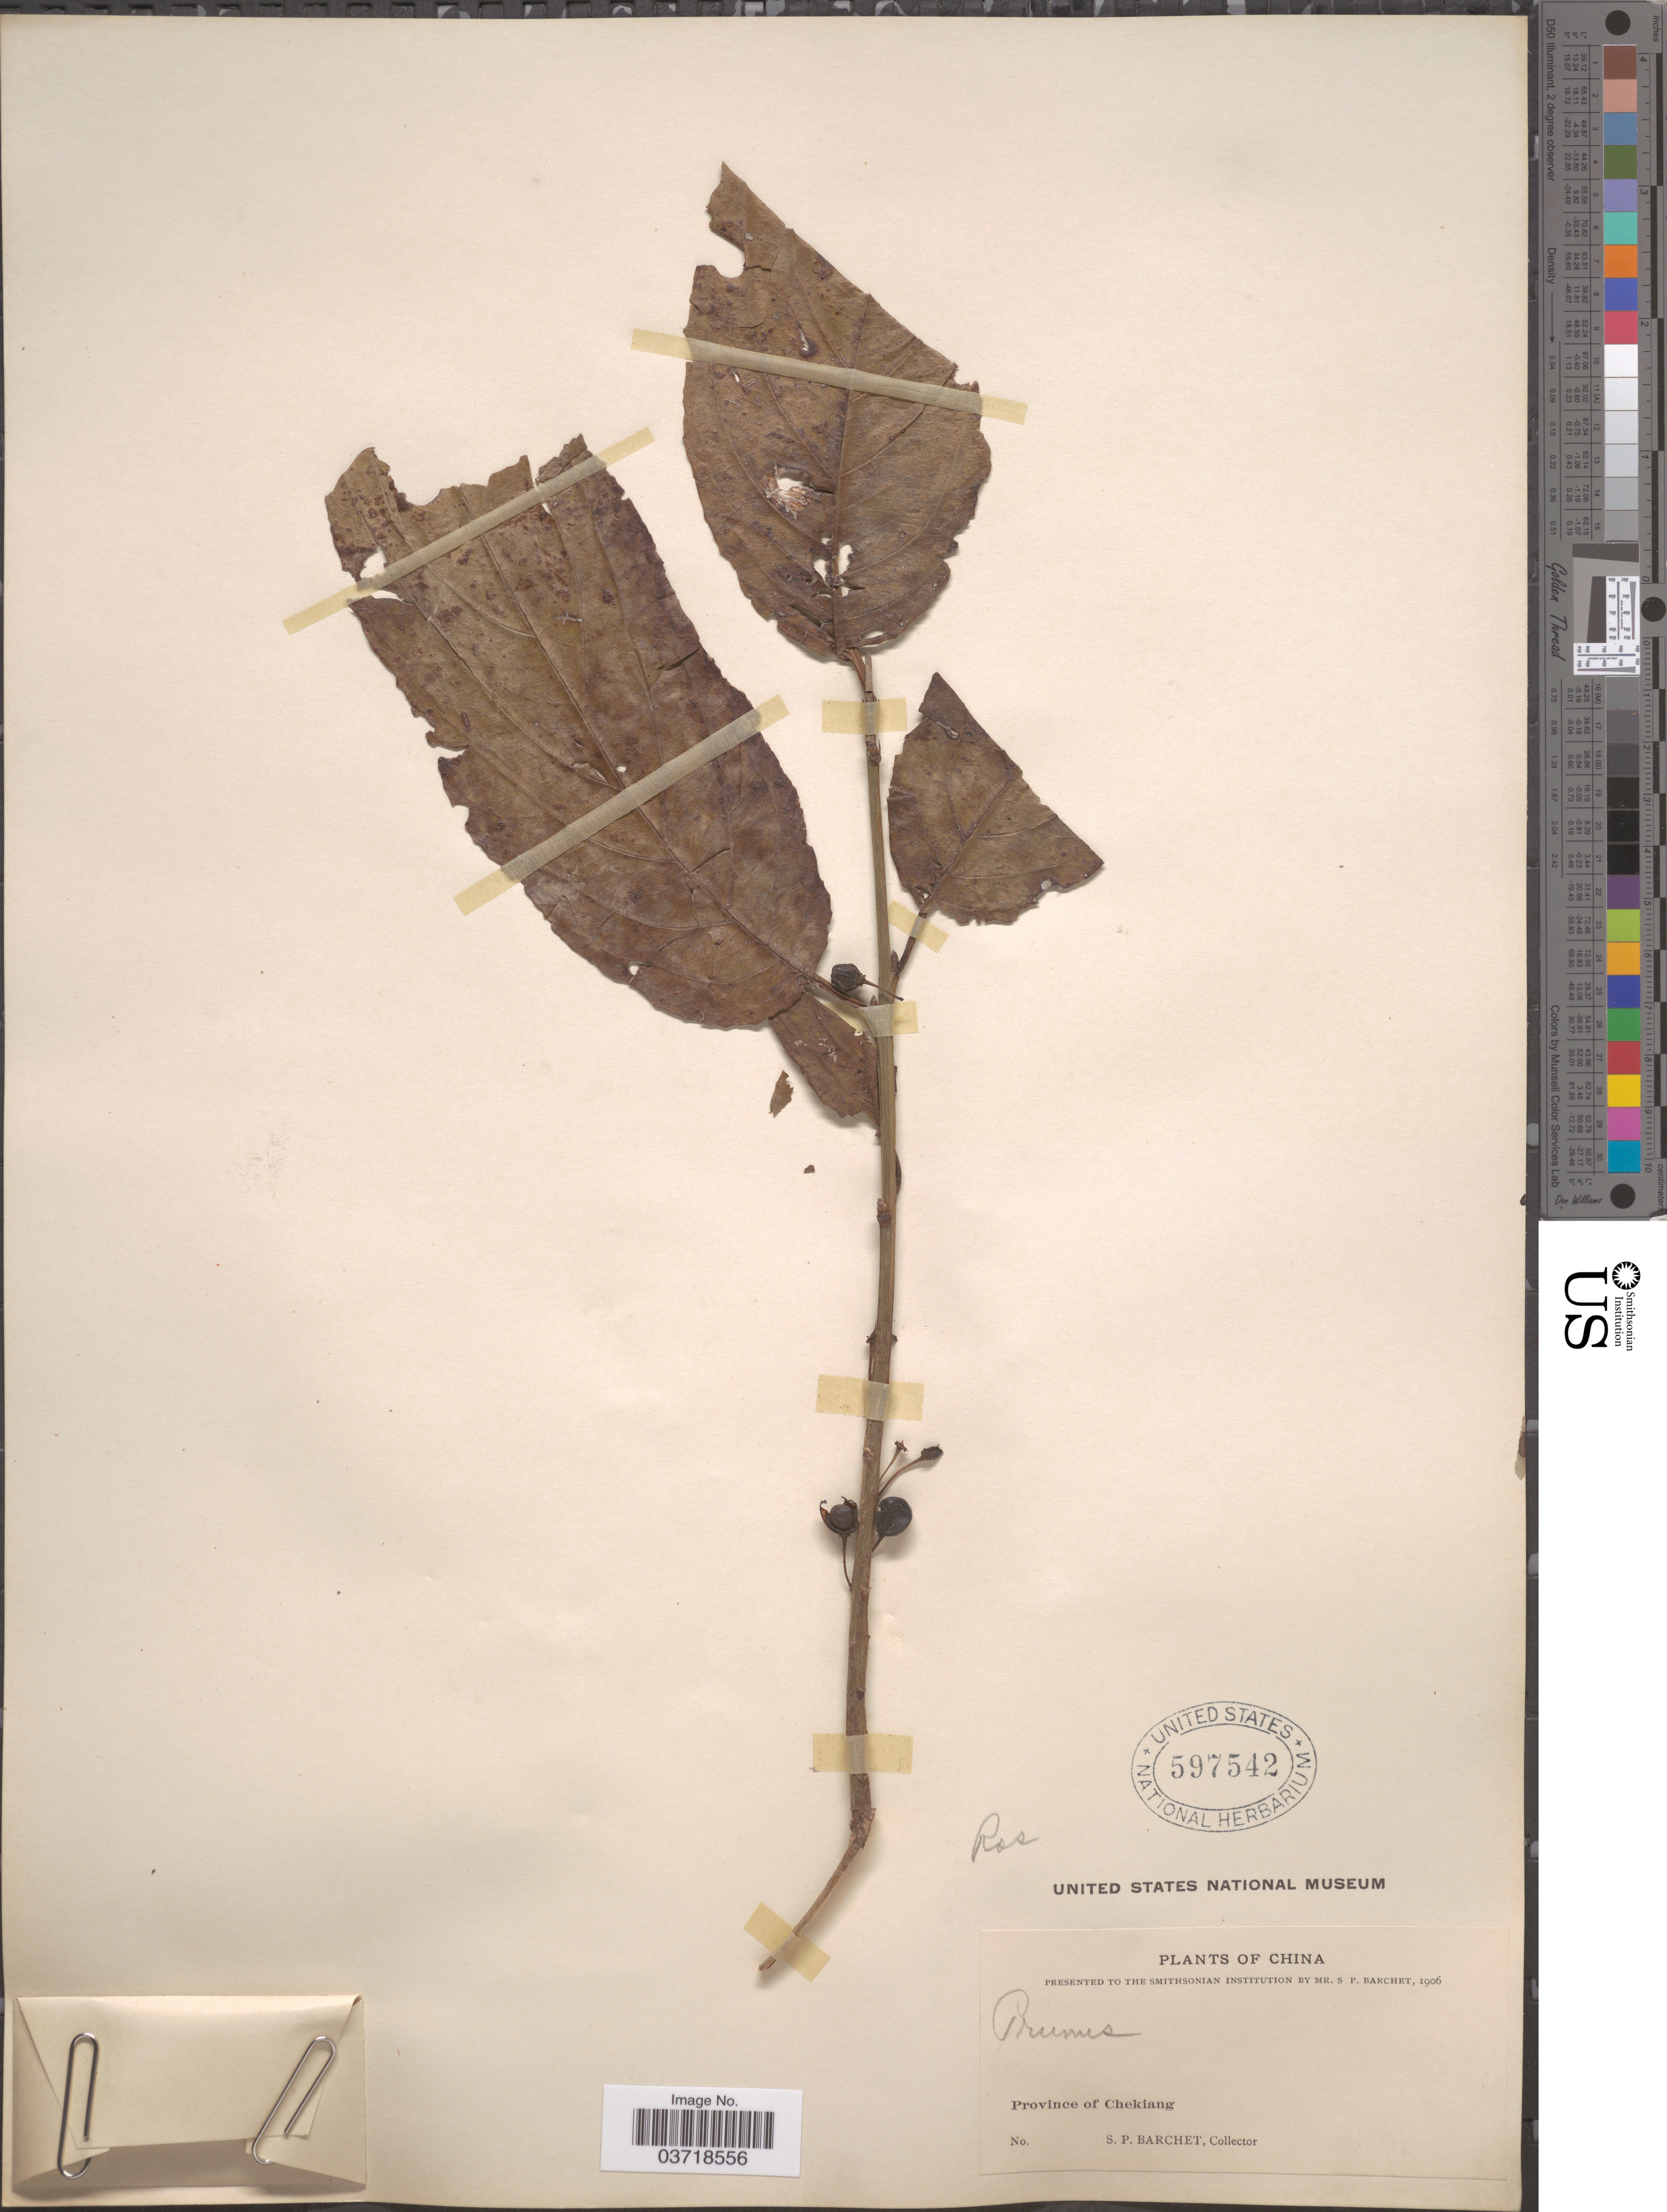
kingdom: Plantae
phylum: Tracheophyta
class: Magnoliopsida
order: Rosales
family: Rosaceae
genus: Prunus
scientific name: Prunus sp.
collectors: S. P. Barchet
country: China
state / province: Zhejiang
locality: Province of Chekiang.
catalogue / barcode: US 597542